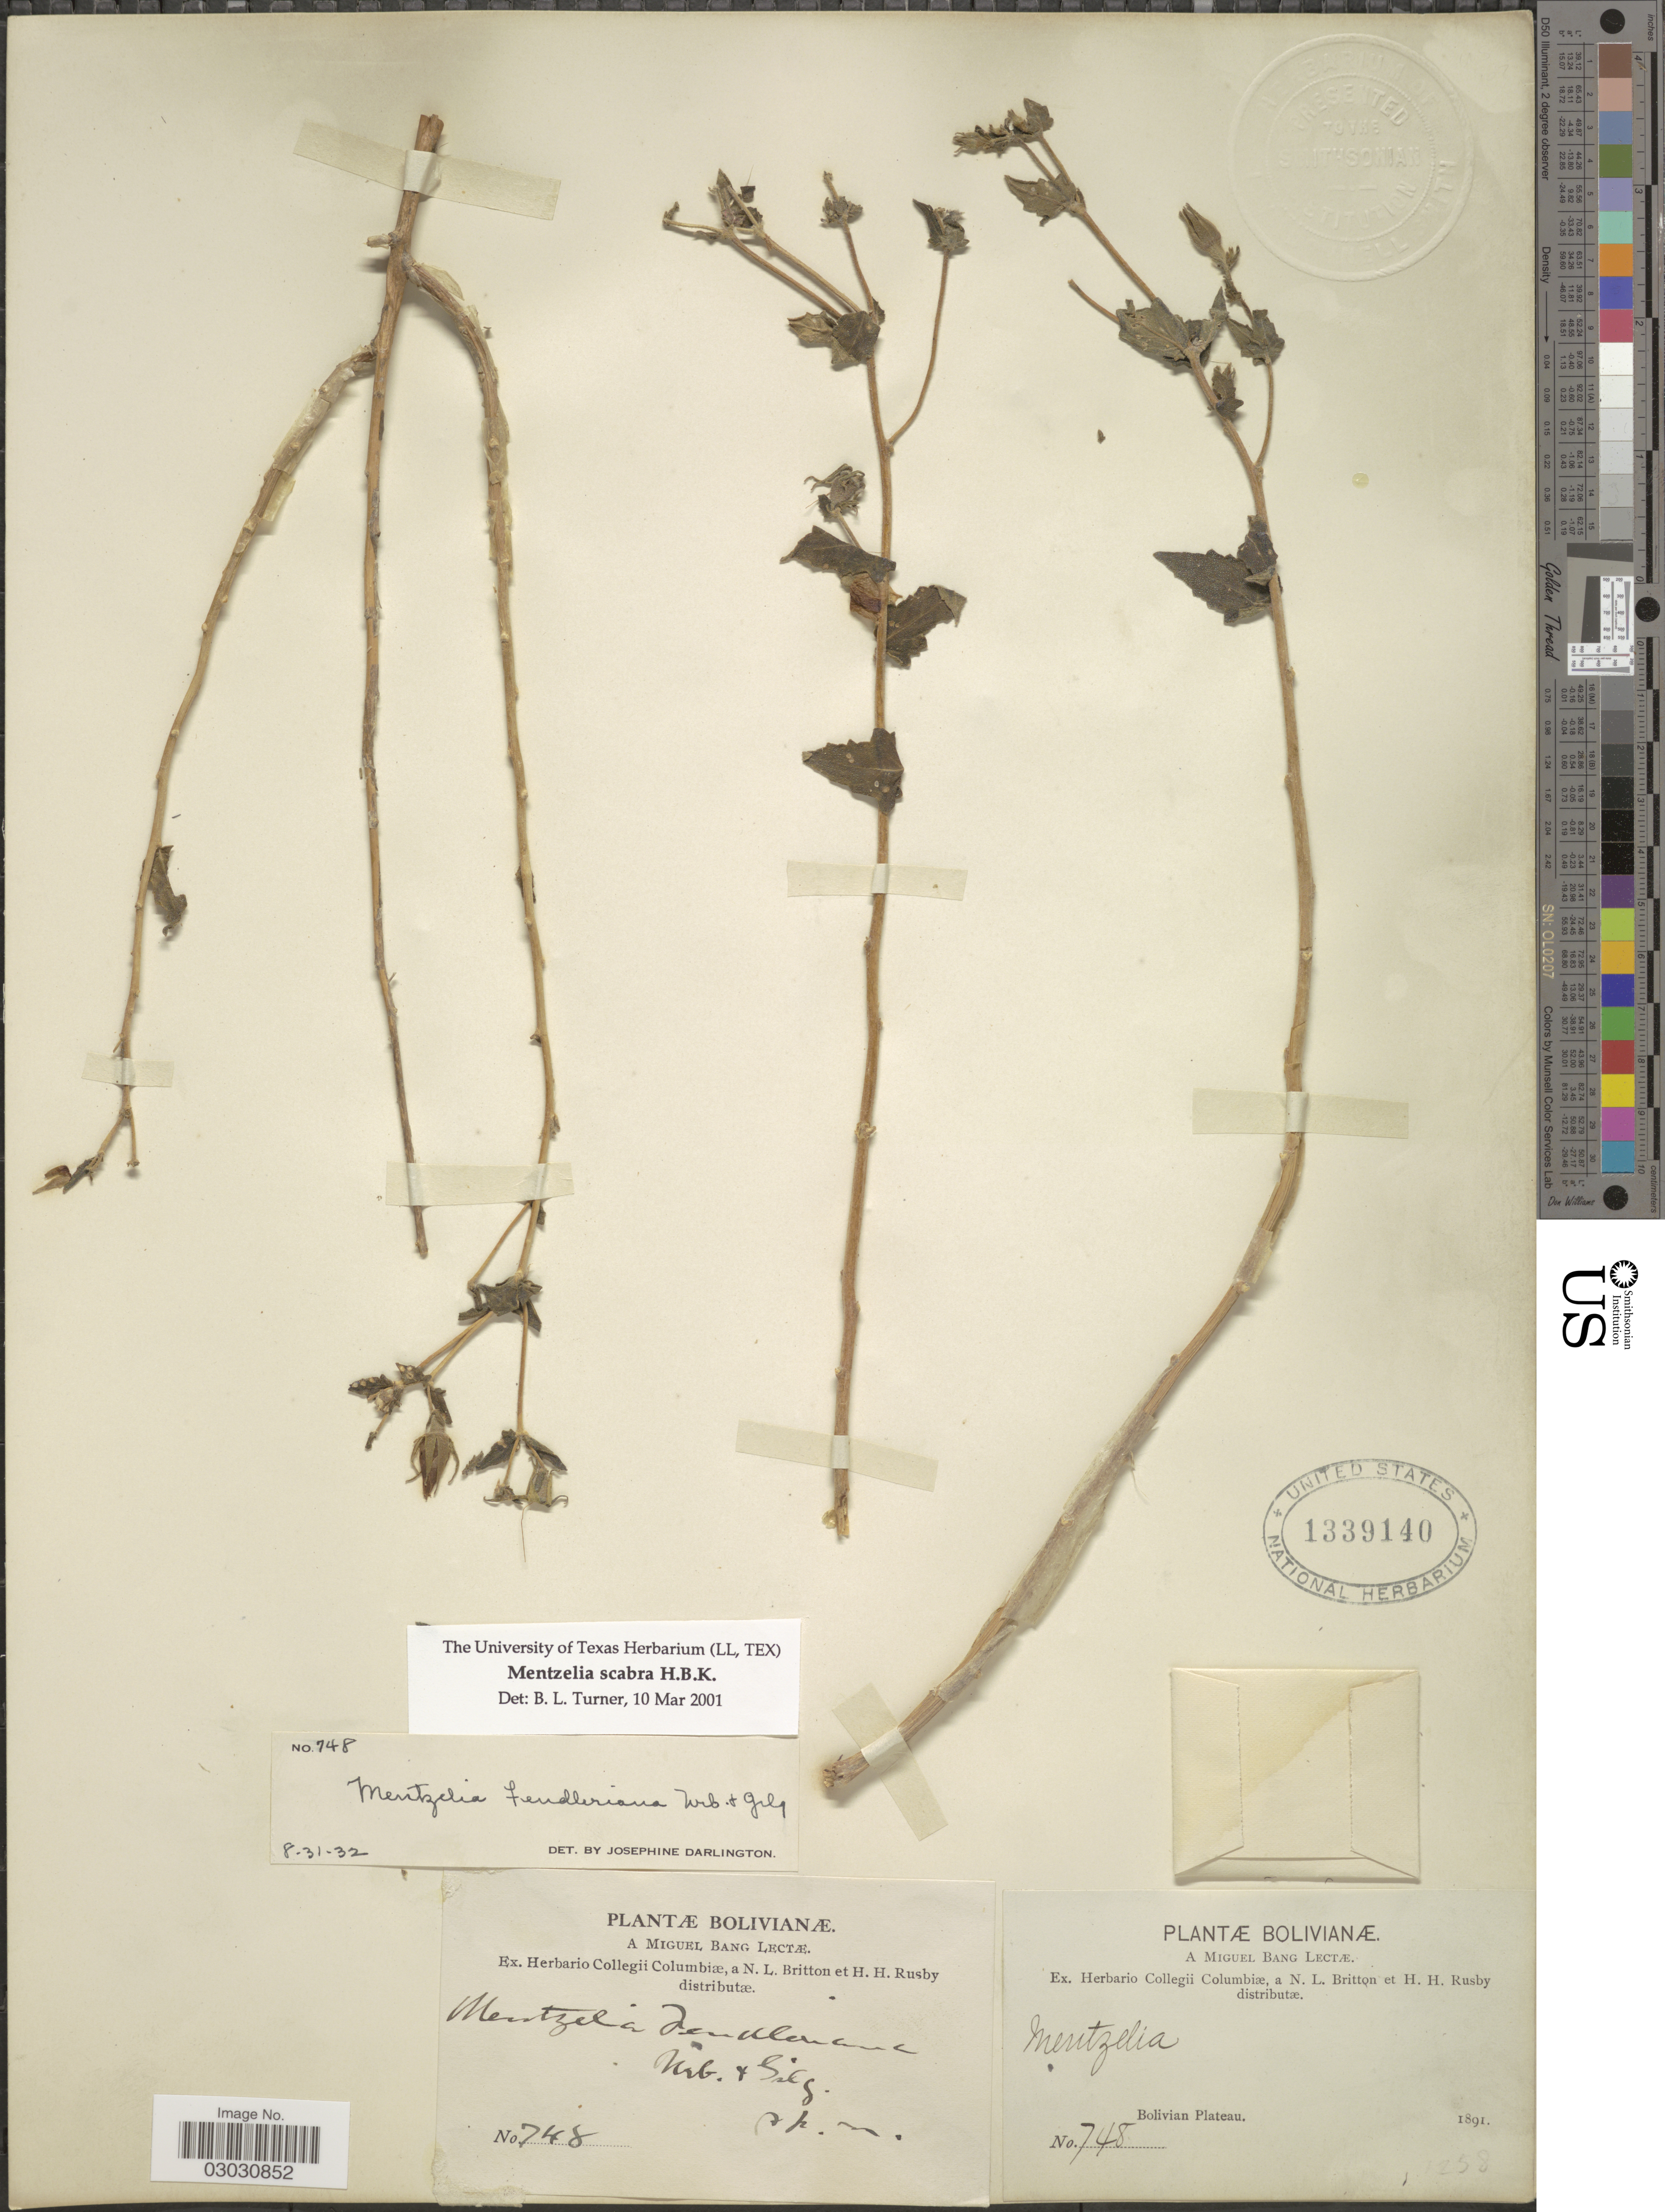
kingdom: Plantae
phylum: Tracheophyta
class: Magnoliopsida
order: Cornales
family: Loasaceae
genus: Mentzelia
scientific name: Mentzelia scabra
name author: Kunth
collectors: M. Bang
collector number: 748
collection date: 1891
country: Bolivia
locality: Bolivian Plateau.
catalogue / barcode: US 1339140